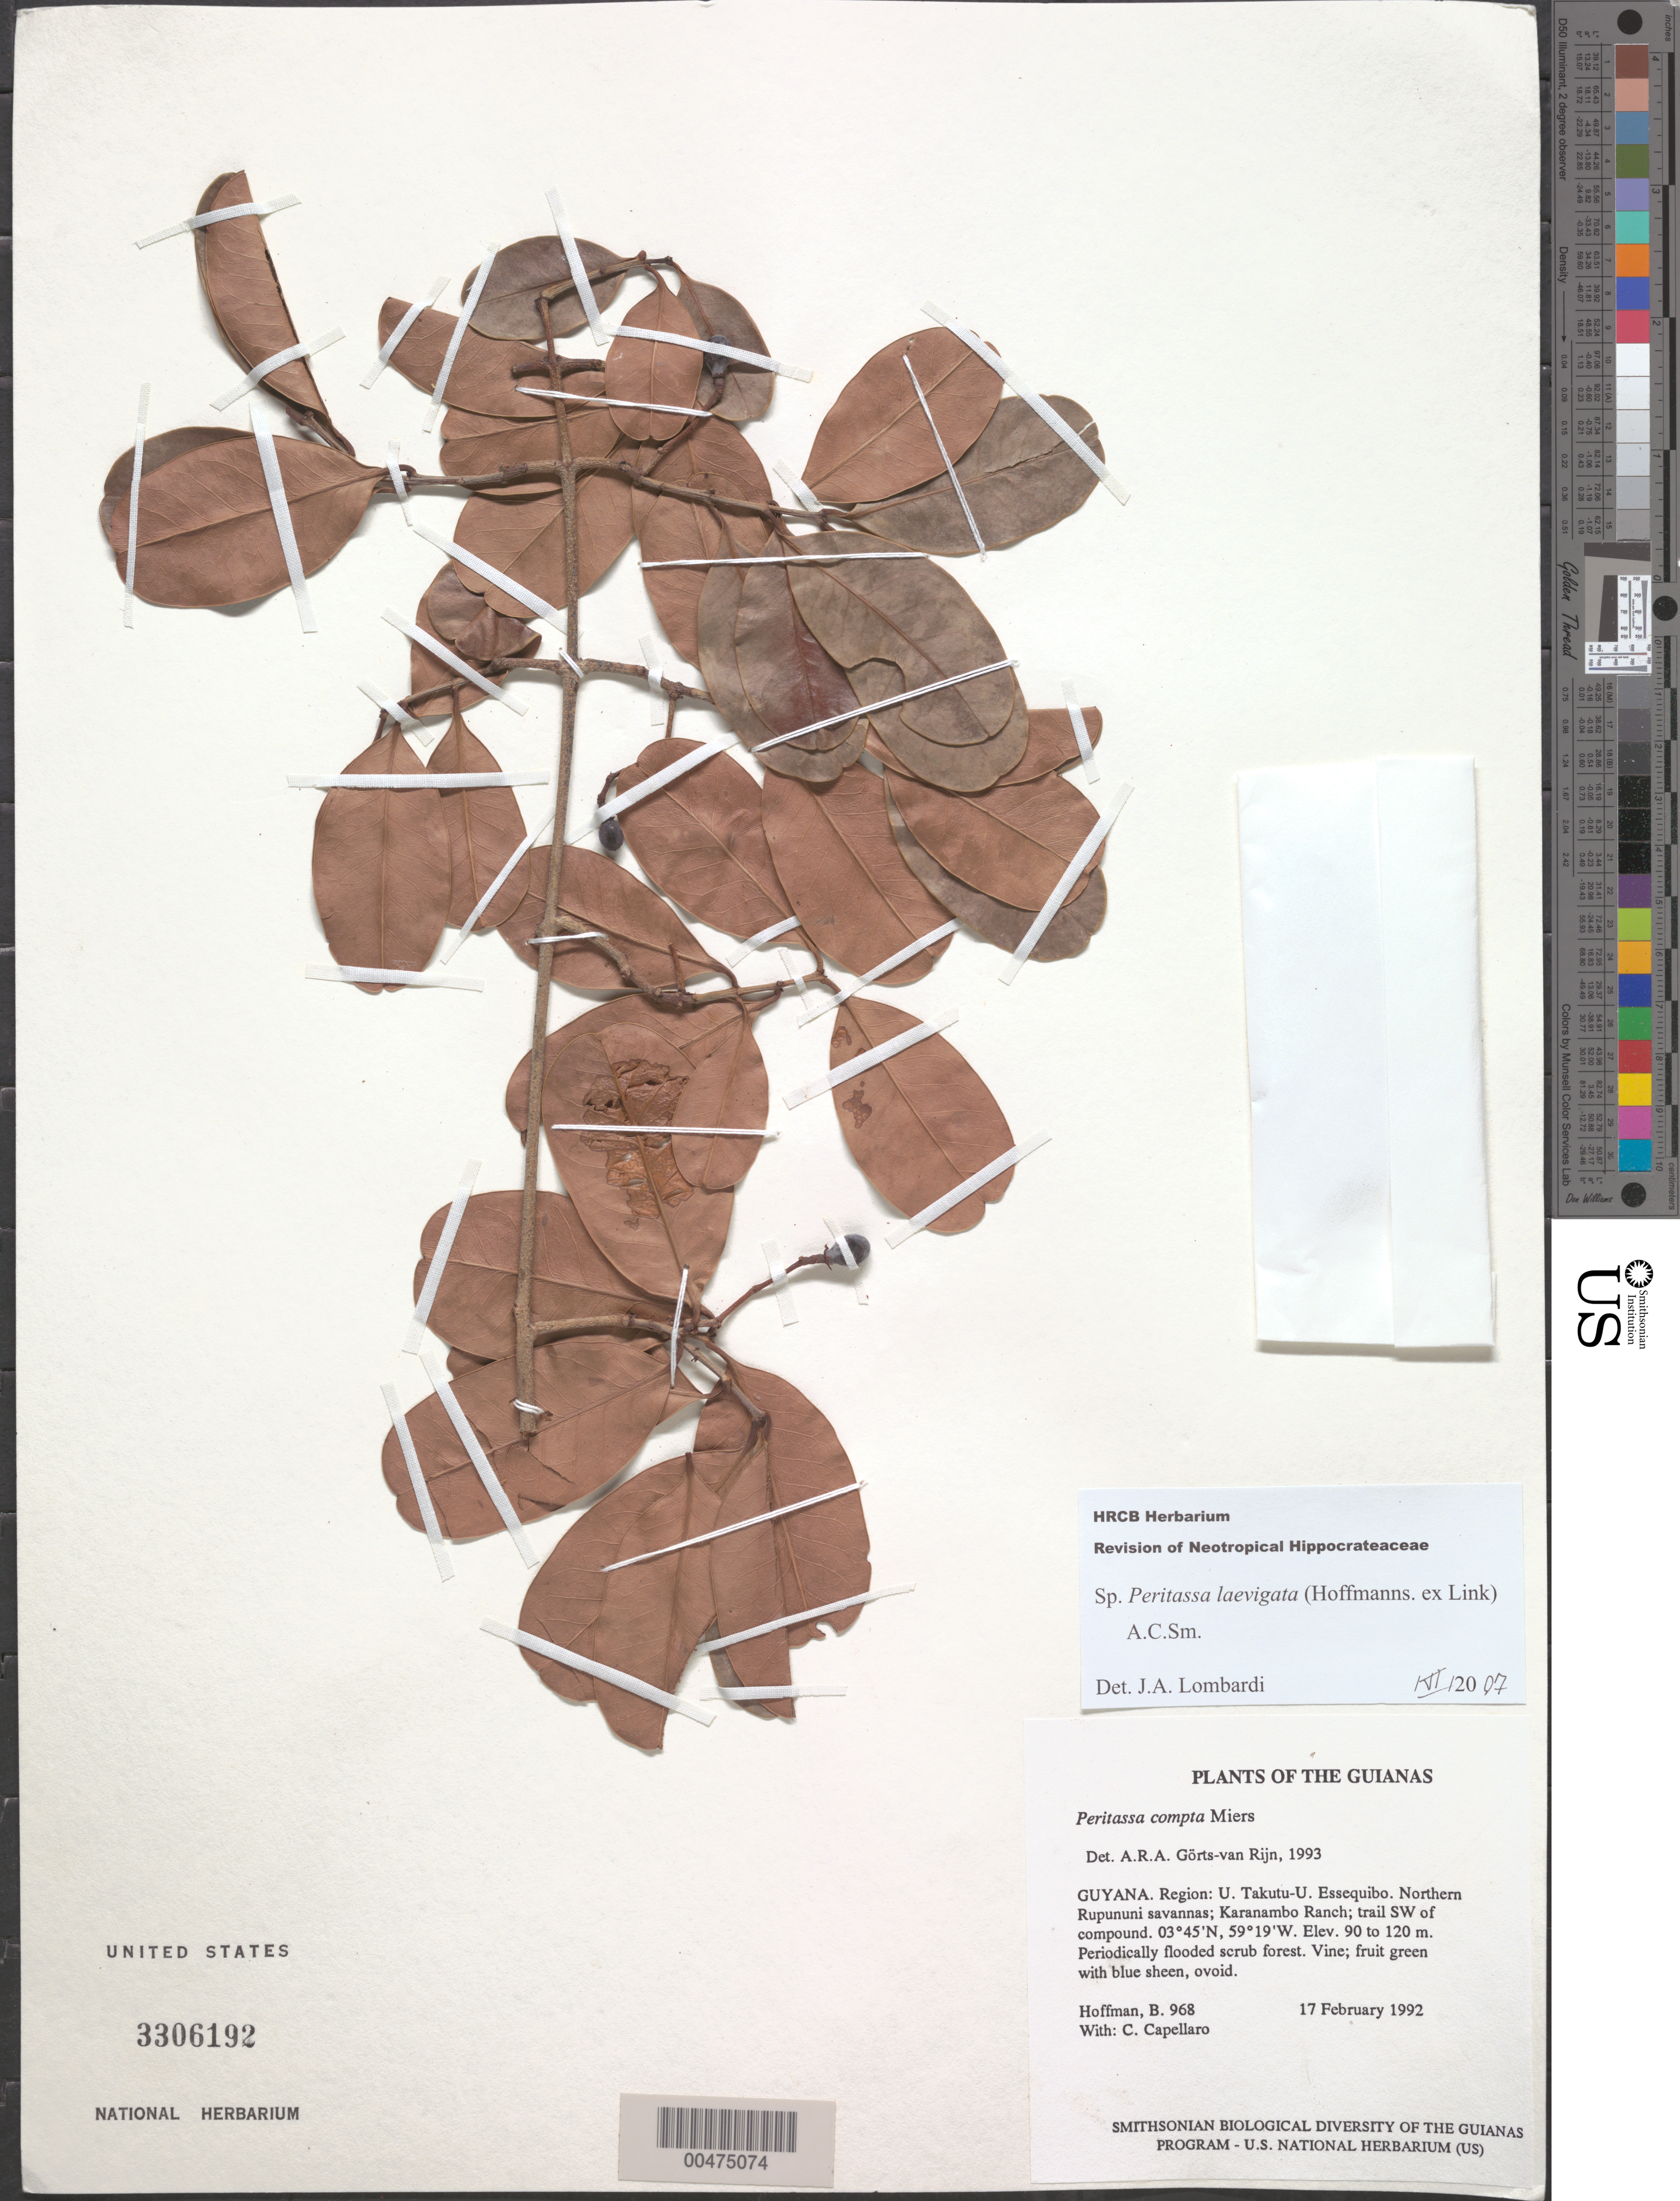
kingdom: Plantae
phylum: Tracheophyta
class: Magnoliopsida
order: Celastrales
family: Celastraceae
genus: Peritassa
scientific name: Peritassa laevigata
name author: (Hoffmanns. ex Link) A.C. Sm.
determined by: Lombardi, Julio A.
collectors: B. Hoffman & C. Capellaro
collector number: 968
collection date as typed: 17 February 1992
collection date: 1992-02-17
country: Guyana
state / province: U. Takutu-U. Essequibo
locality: Northern Rupununi savannas; Karanambo Ranch; trail SW of compound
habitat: Periodically flooded scrub forest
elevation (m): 90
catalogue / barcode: US 3306192